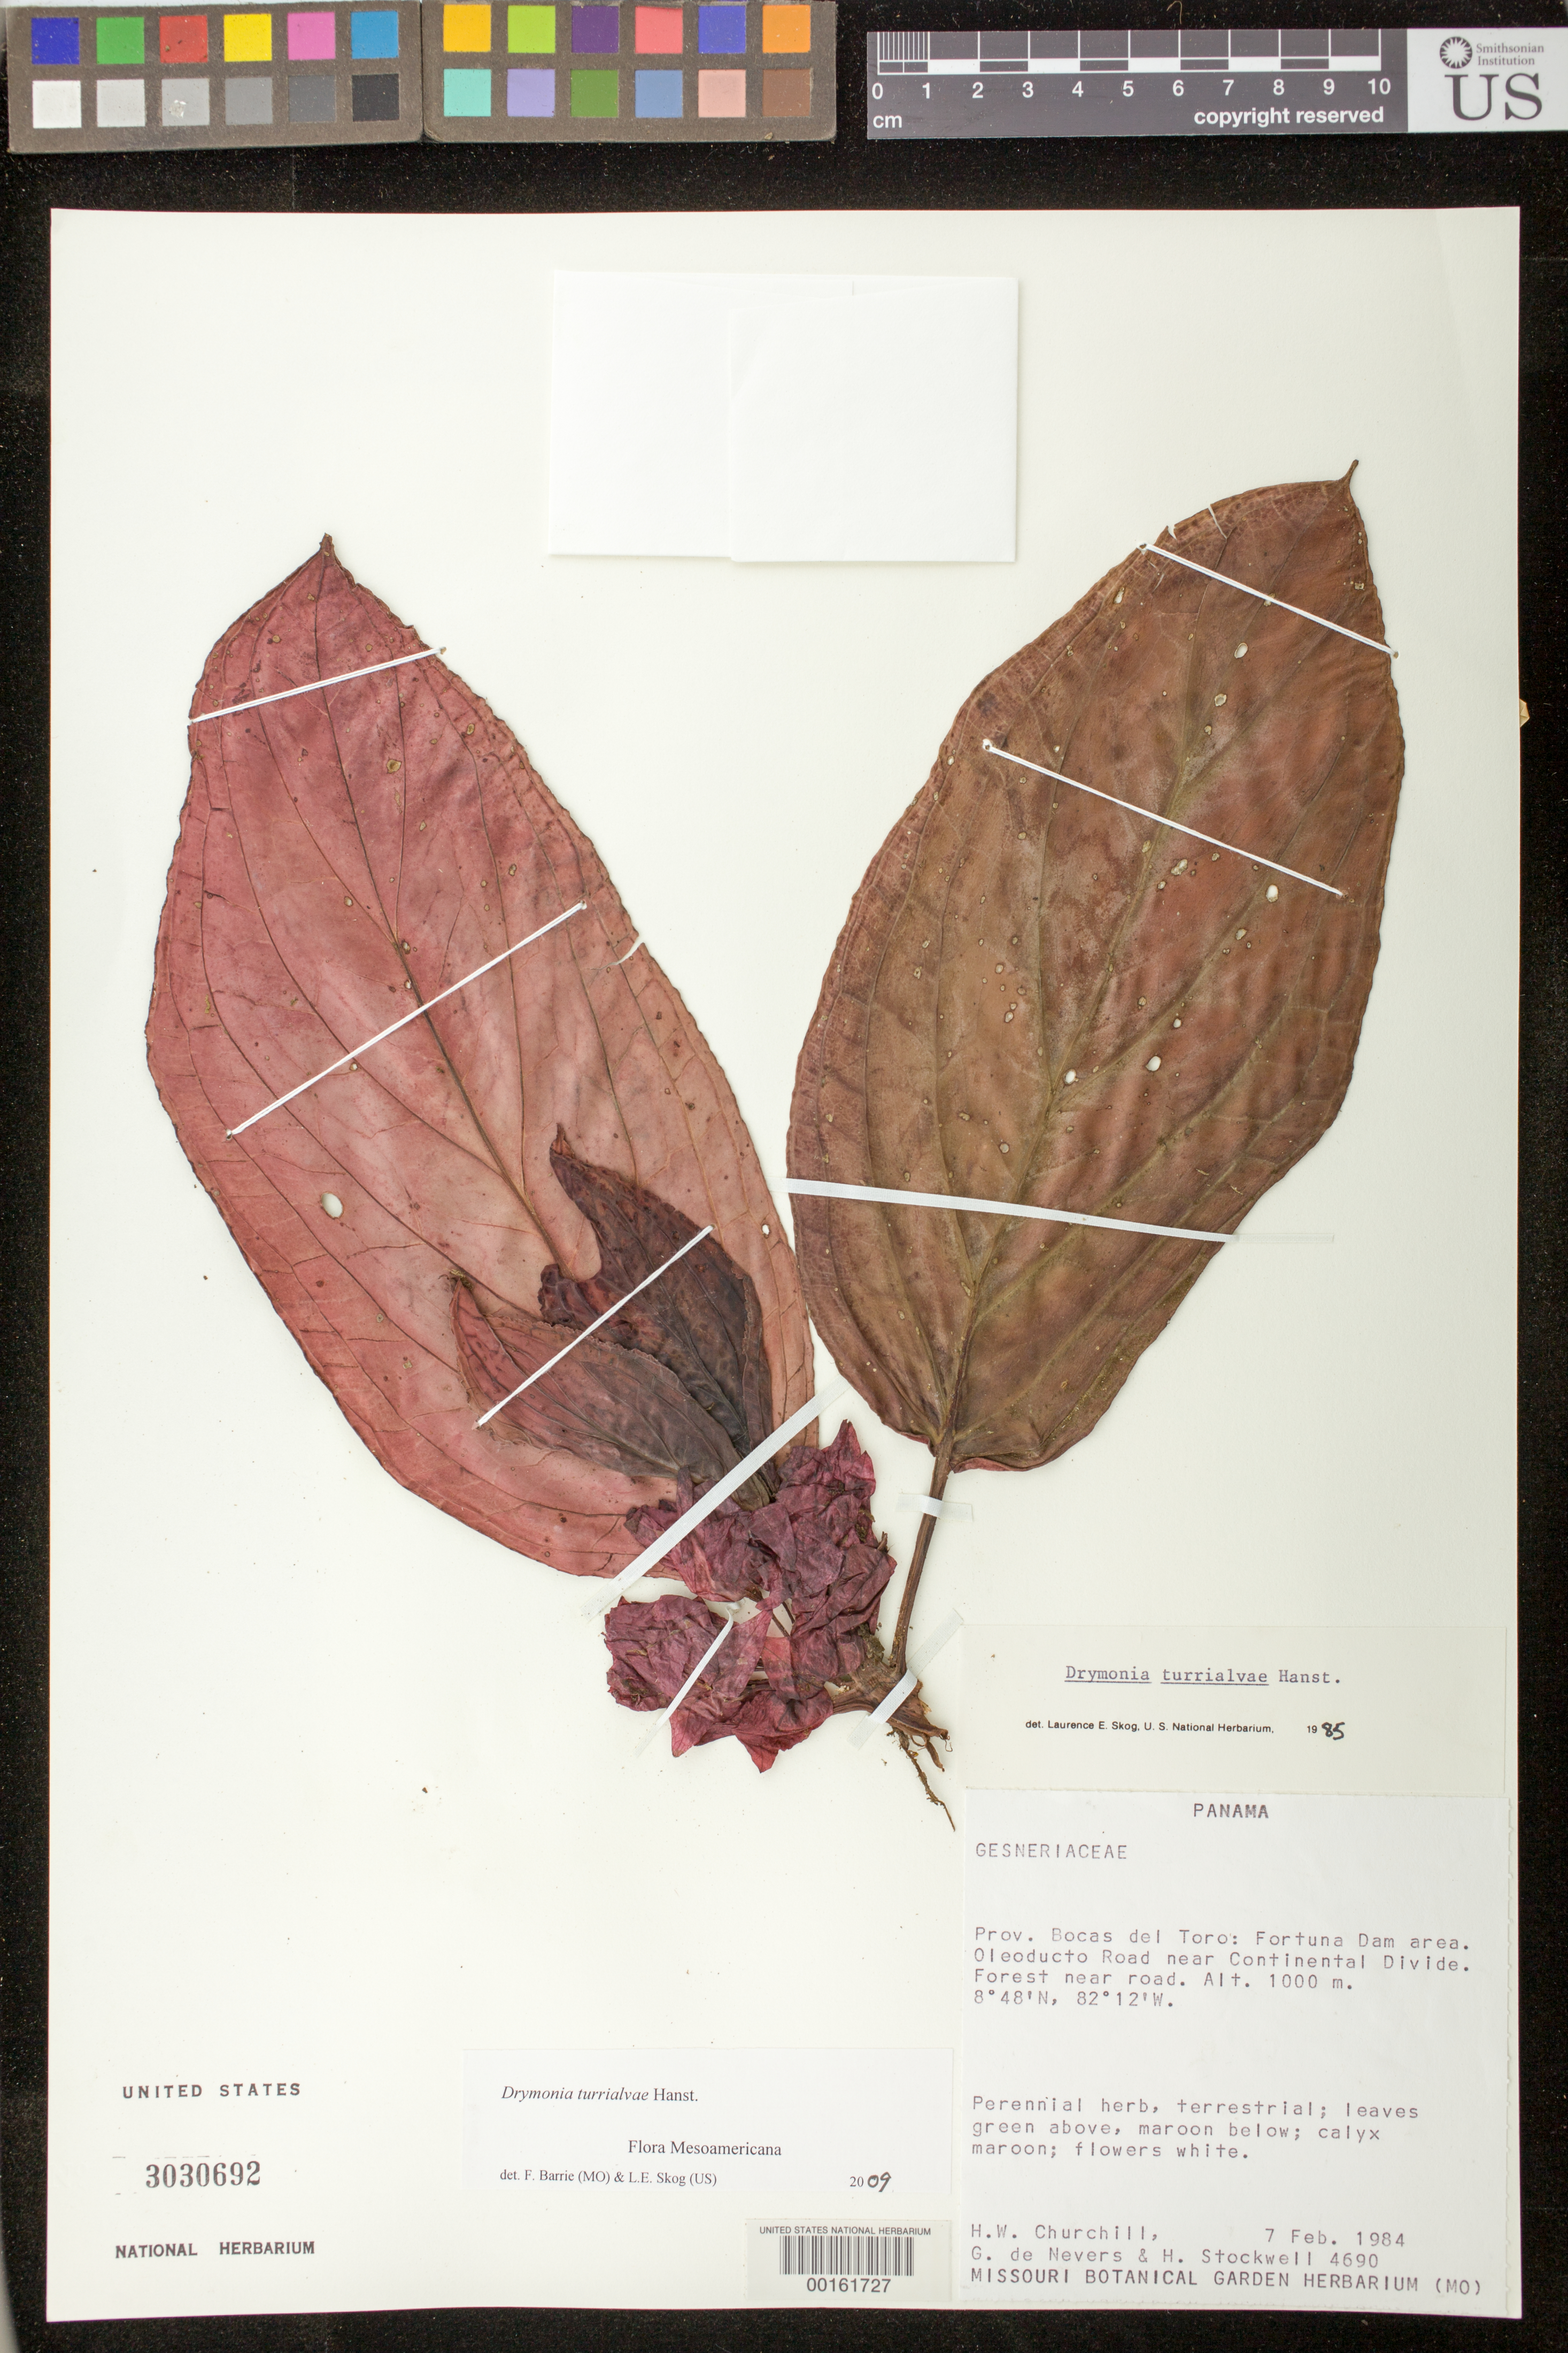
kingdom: Plantae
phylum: Tracheophyta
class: Magnoliopsida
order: Lamiales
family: Gesneriaceae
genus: Drymonia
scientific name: Drymonia turrialvae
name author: Hanst.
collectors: H. Churchill, G. C. de Nevers & H. Stockwell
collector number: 4690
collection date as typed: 07 Feb 1984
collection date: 1984-02-07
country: Panama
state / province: Chiriquí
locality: Fortuna Dam area, Oleoducto Road near Continental Divide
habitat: Forest near road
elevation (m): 1000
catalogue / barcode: US 3030692